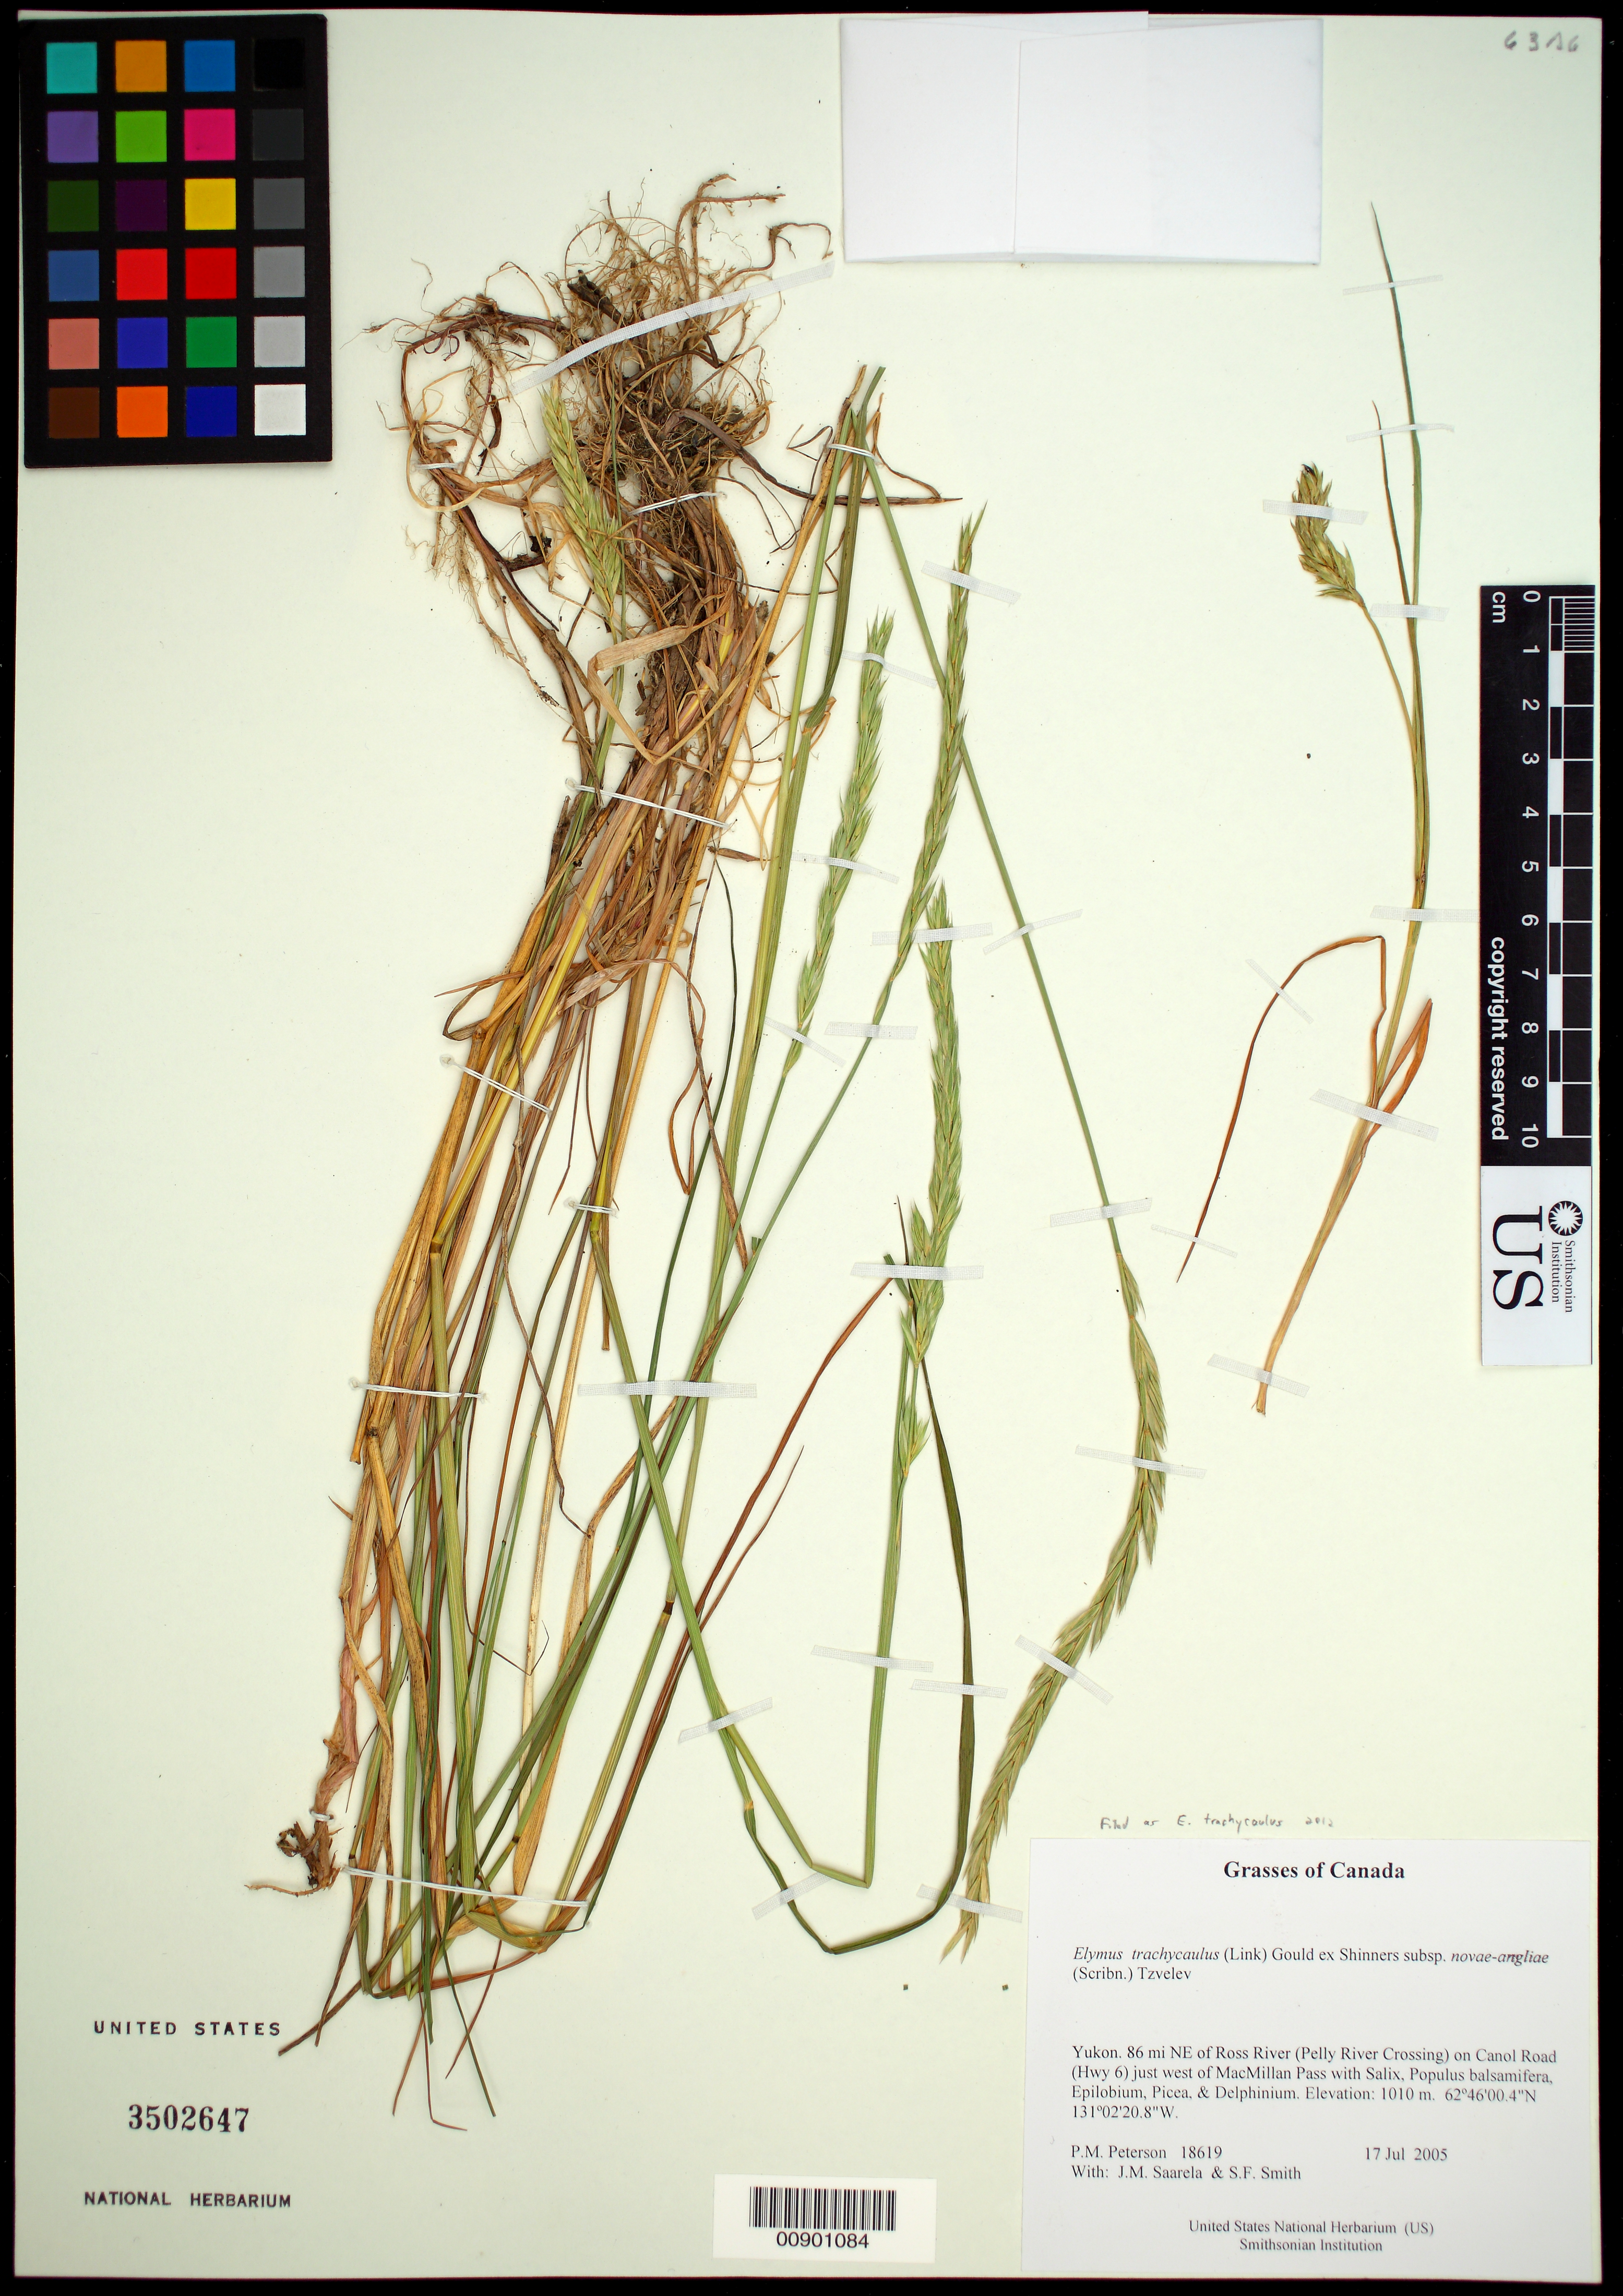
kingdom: Plantae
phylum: Tracheophyta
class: Liliopsida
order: Poales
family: Poaceae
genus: Elymus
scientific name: Elymus trachycaulus subsp. novae-angliae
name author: (Scribn.) Tzvelev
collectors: P. M. Peterson, J. Saarela & S.F. Smith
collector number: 18619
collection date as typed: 17 Jul 2004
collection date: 2004-07-17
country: Canada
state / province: Yukon Territory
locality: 86 mi NE of Ross River (Pelly River Crossing) on Canol Road (Hwy 6) just west of MacMillan Pass with Salix, Populus balsamifera, Epilobium, Picea, & Delphinium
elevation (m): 1010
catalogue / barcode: US 3502647